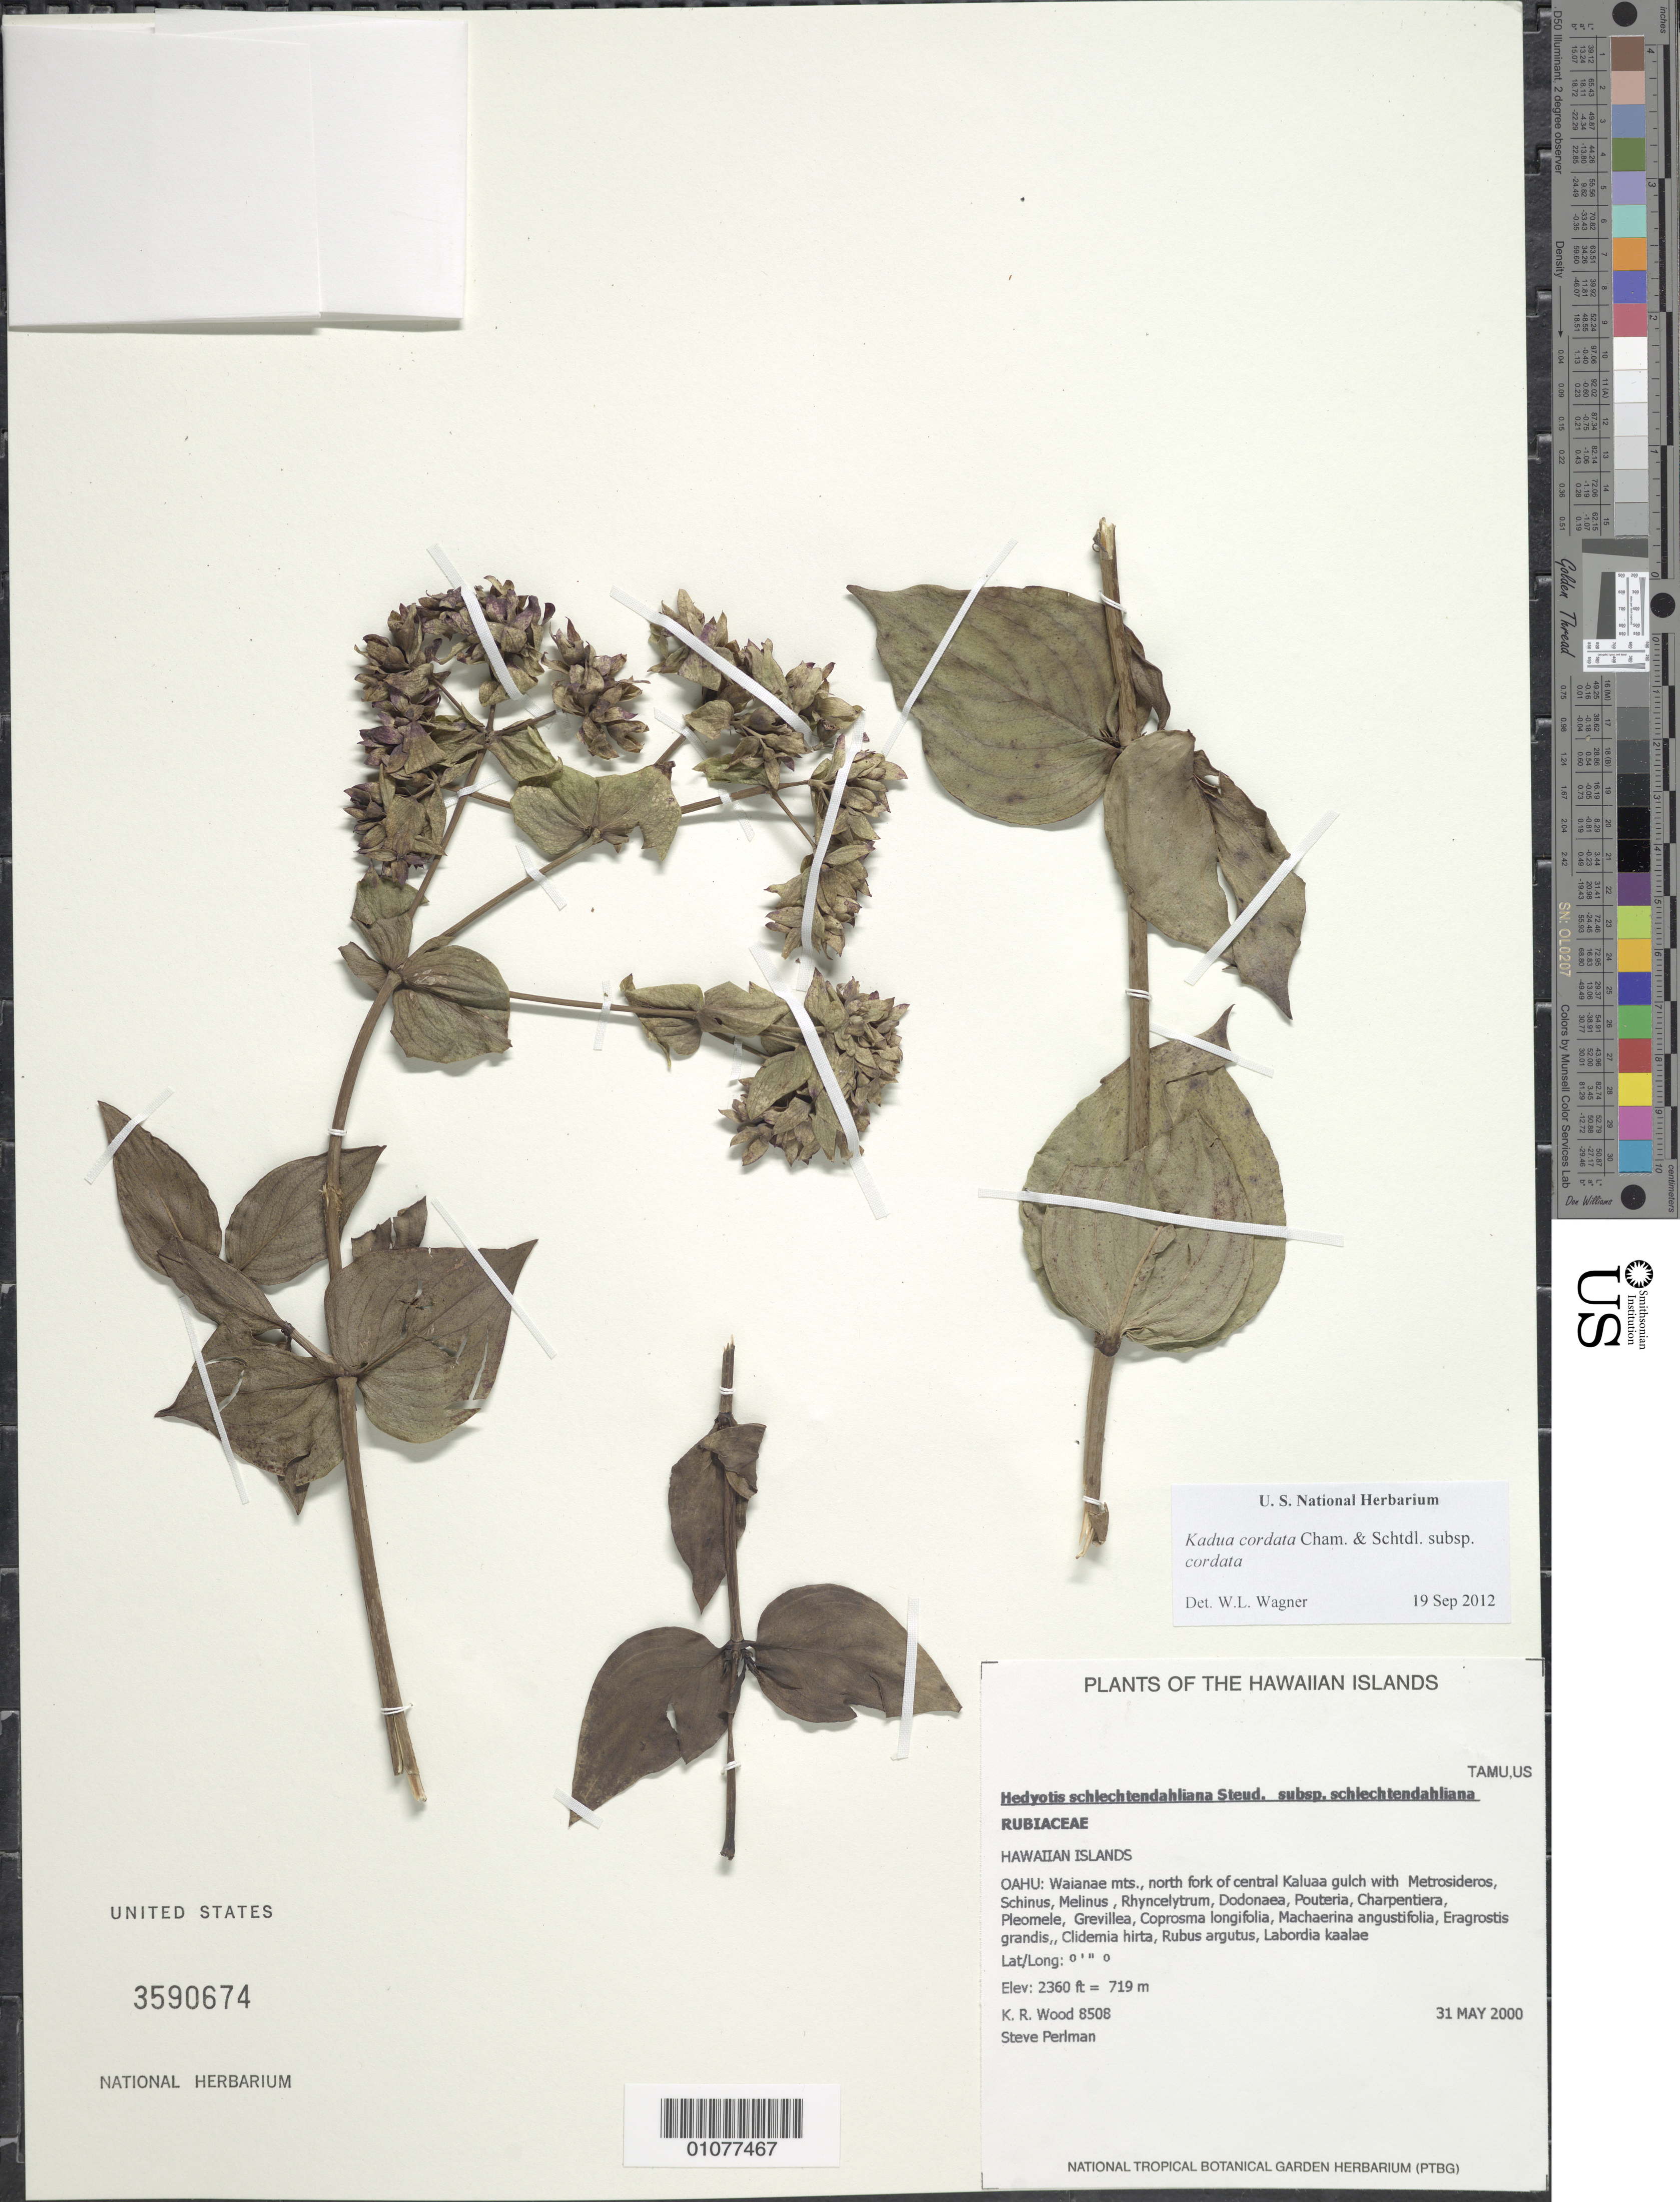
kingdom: Plantae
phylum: Tracheophyta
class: Magnoliopsida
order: Gentianales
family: Rubiaceae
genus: Kadua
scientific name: Kadua cordata subsp. cordata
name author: Cham. & Schltdl.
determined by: Wagner, W. L., (BOT), Smithsonian Institution - National Museum of Natural History (UNITED STATES)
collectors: K. R. Wood & S. P. Perlman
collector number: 8508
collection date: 2000-05-31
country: United States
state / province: Hawaii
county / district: Honolulu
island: Oahu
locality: Waianae Mts., N fork of central Kaluaa gulch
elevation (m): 719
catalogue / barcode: US 3590674